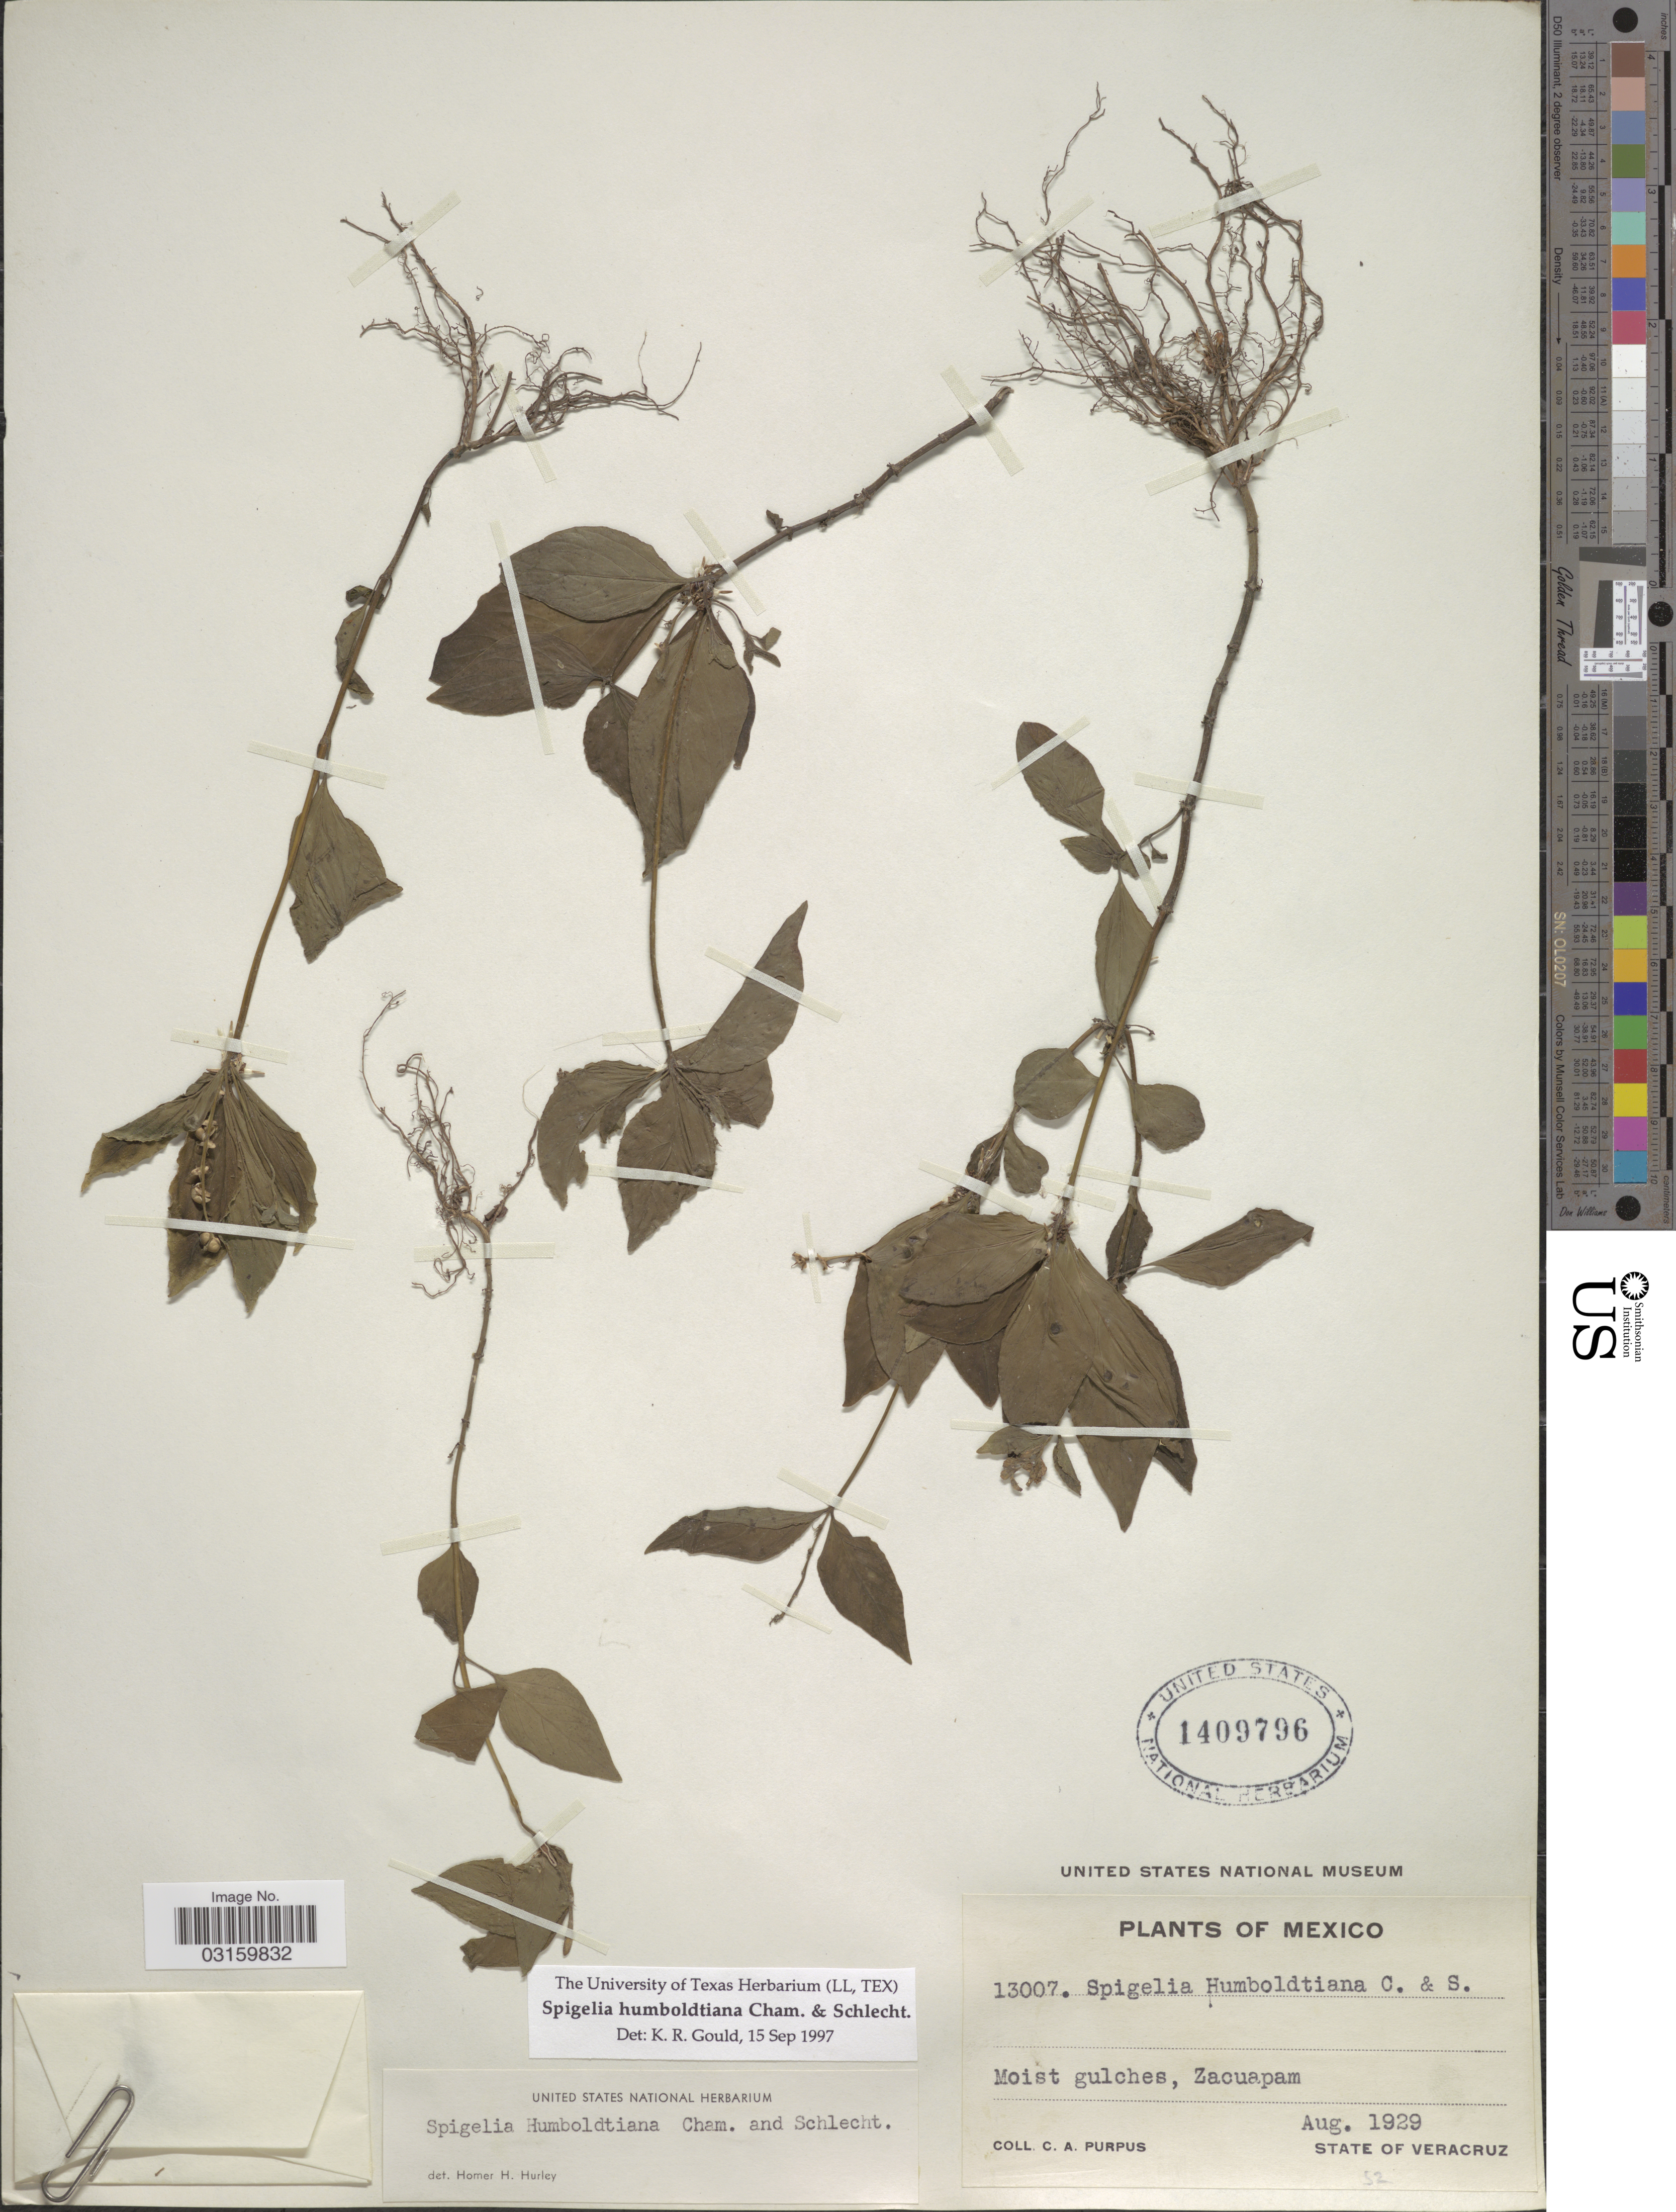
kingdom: Plantae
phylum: Tracheophyta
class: Magnoliopsida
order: Gentianales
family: Loganiaceae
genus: Spigelia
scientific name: Spigelia humboldtiana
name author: Cham. & Schltdl.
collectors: C. A. Purpus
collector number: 13007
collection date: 1929-08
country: Mexico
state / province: Veracruz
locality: Moist gulches, Zacuapam, State of Veracruz.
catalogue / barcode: US 1409796